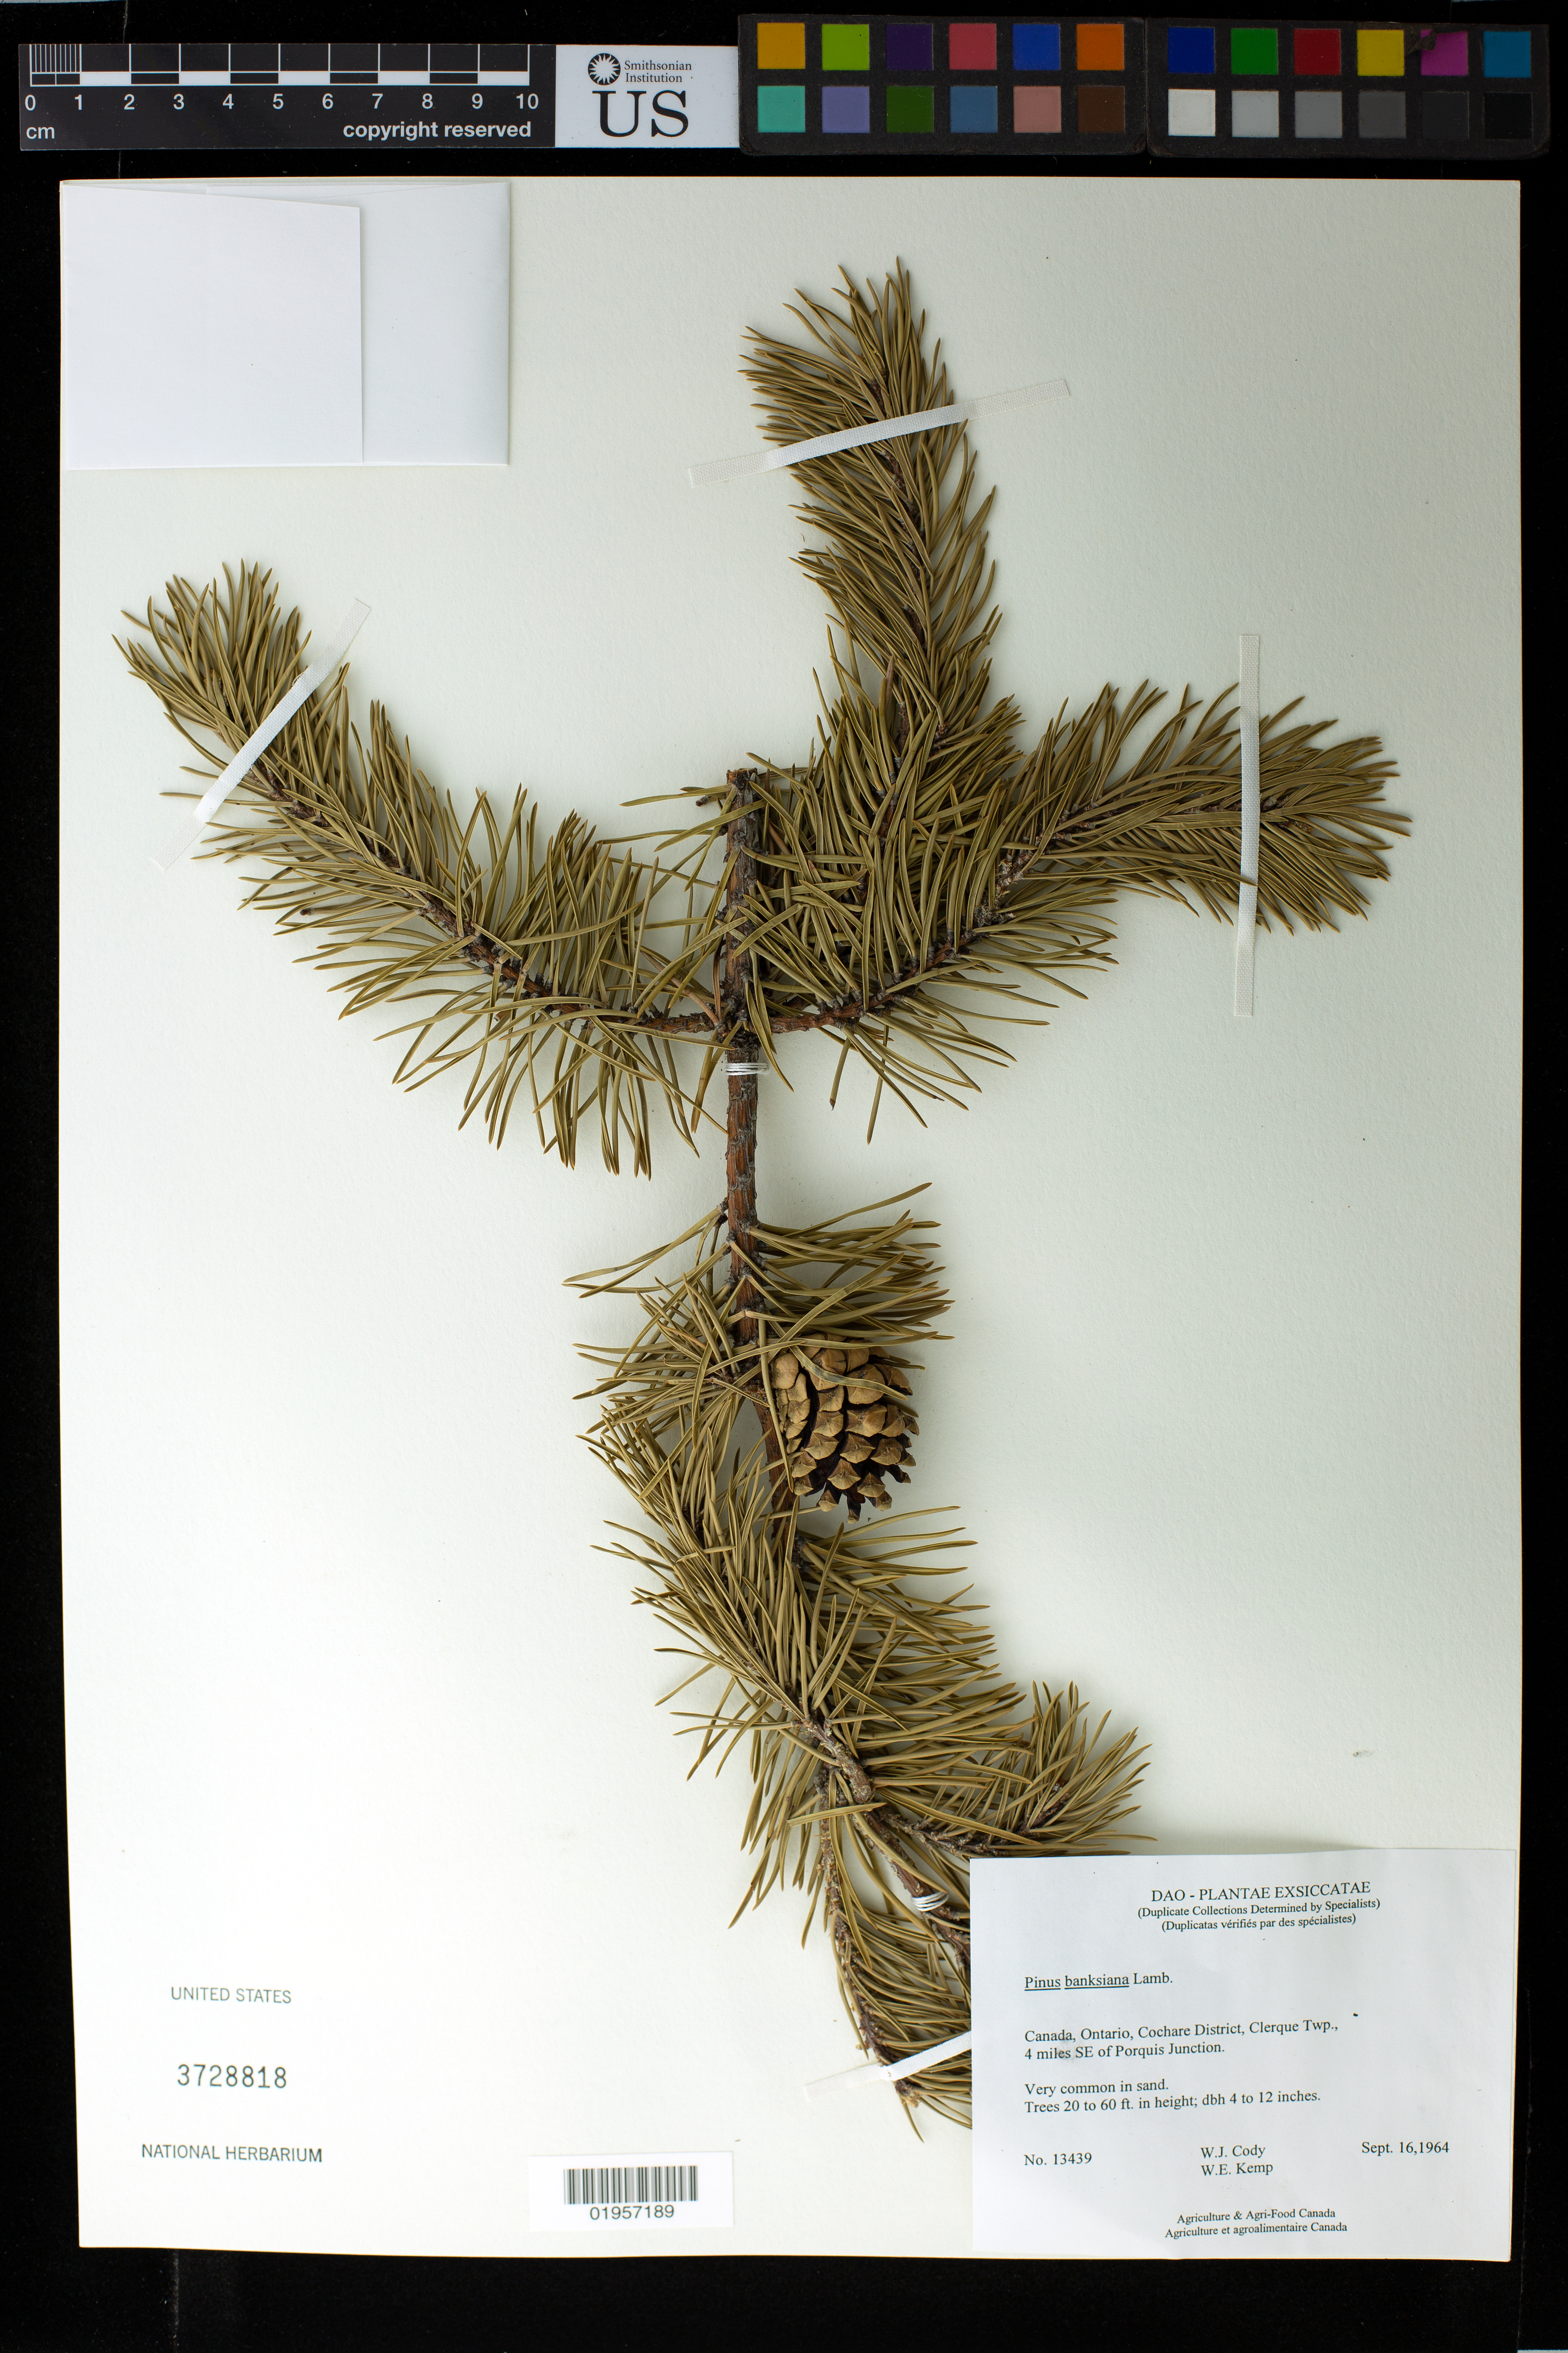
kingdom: Plantae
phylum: Tracheophyta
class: Pinopsida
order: Pinales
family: Pinaceae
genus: Pinus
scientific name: Pinus banksiana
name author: Lamb.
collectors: W. Cody & W. Kemp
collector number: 13439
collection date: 1964-09-16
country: Canada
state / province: Ontario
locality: Dao, Cochare District, Clerque Twp., 4 miles SE of Porquis Junction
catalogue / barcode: US 3728818